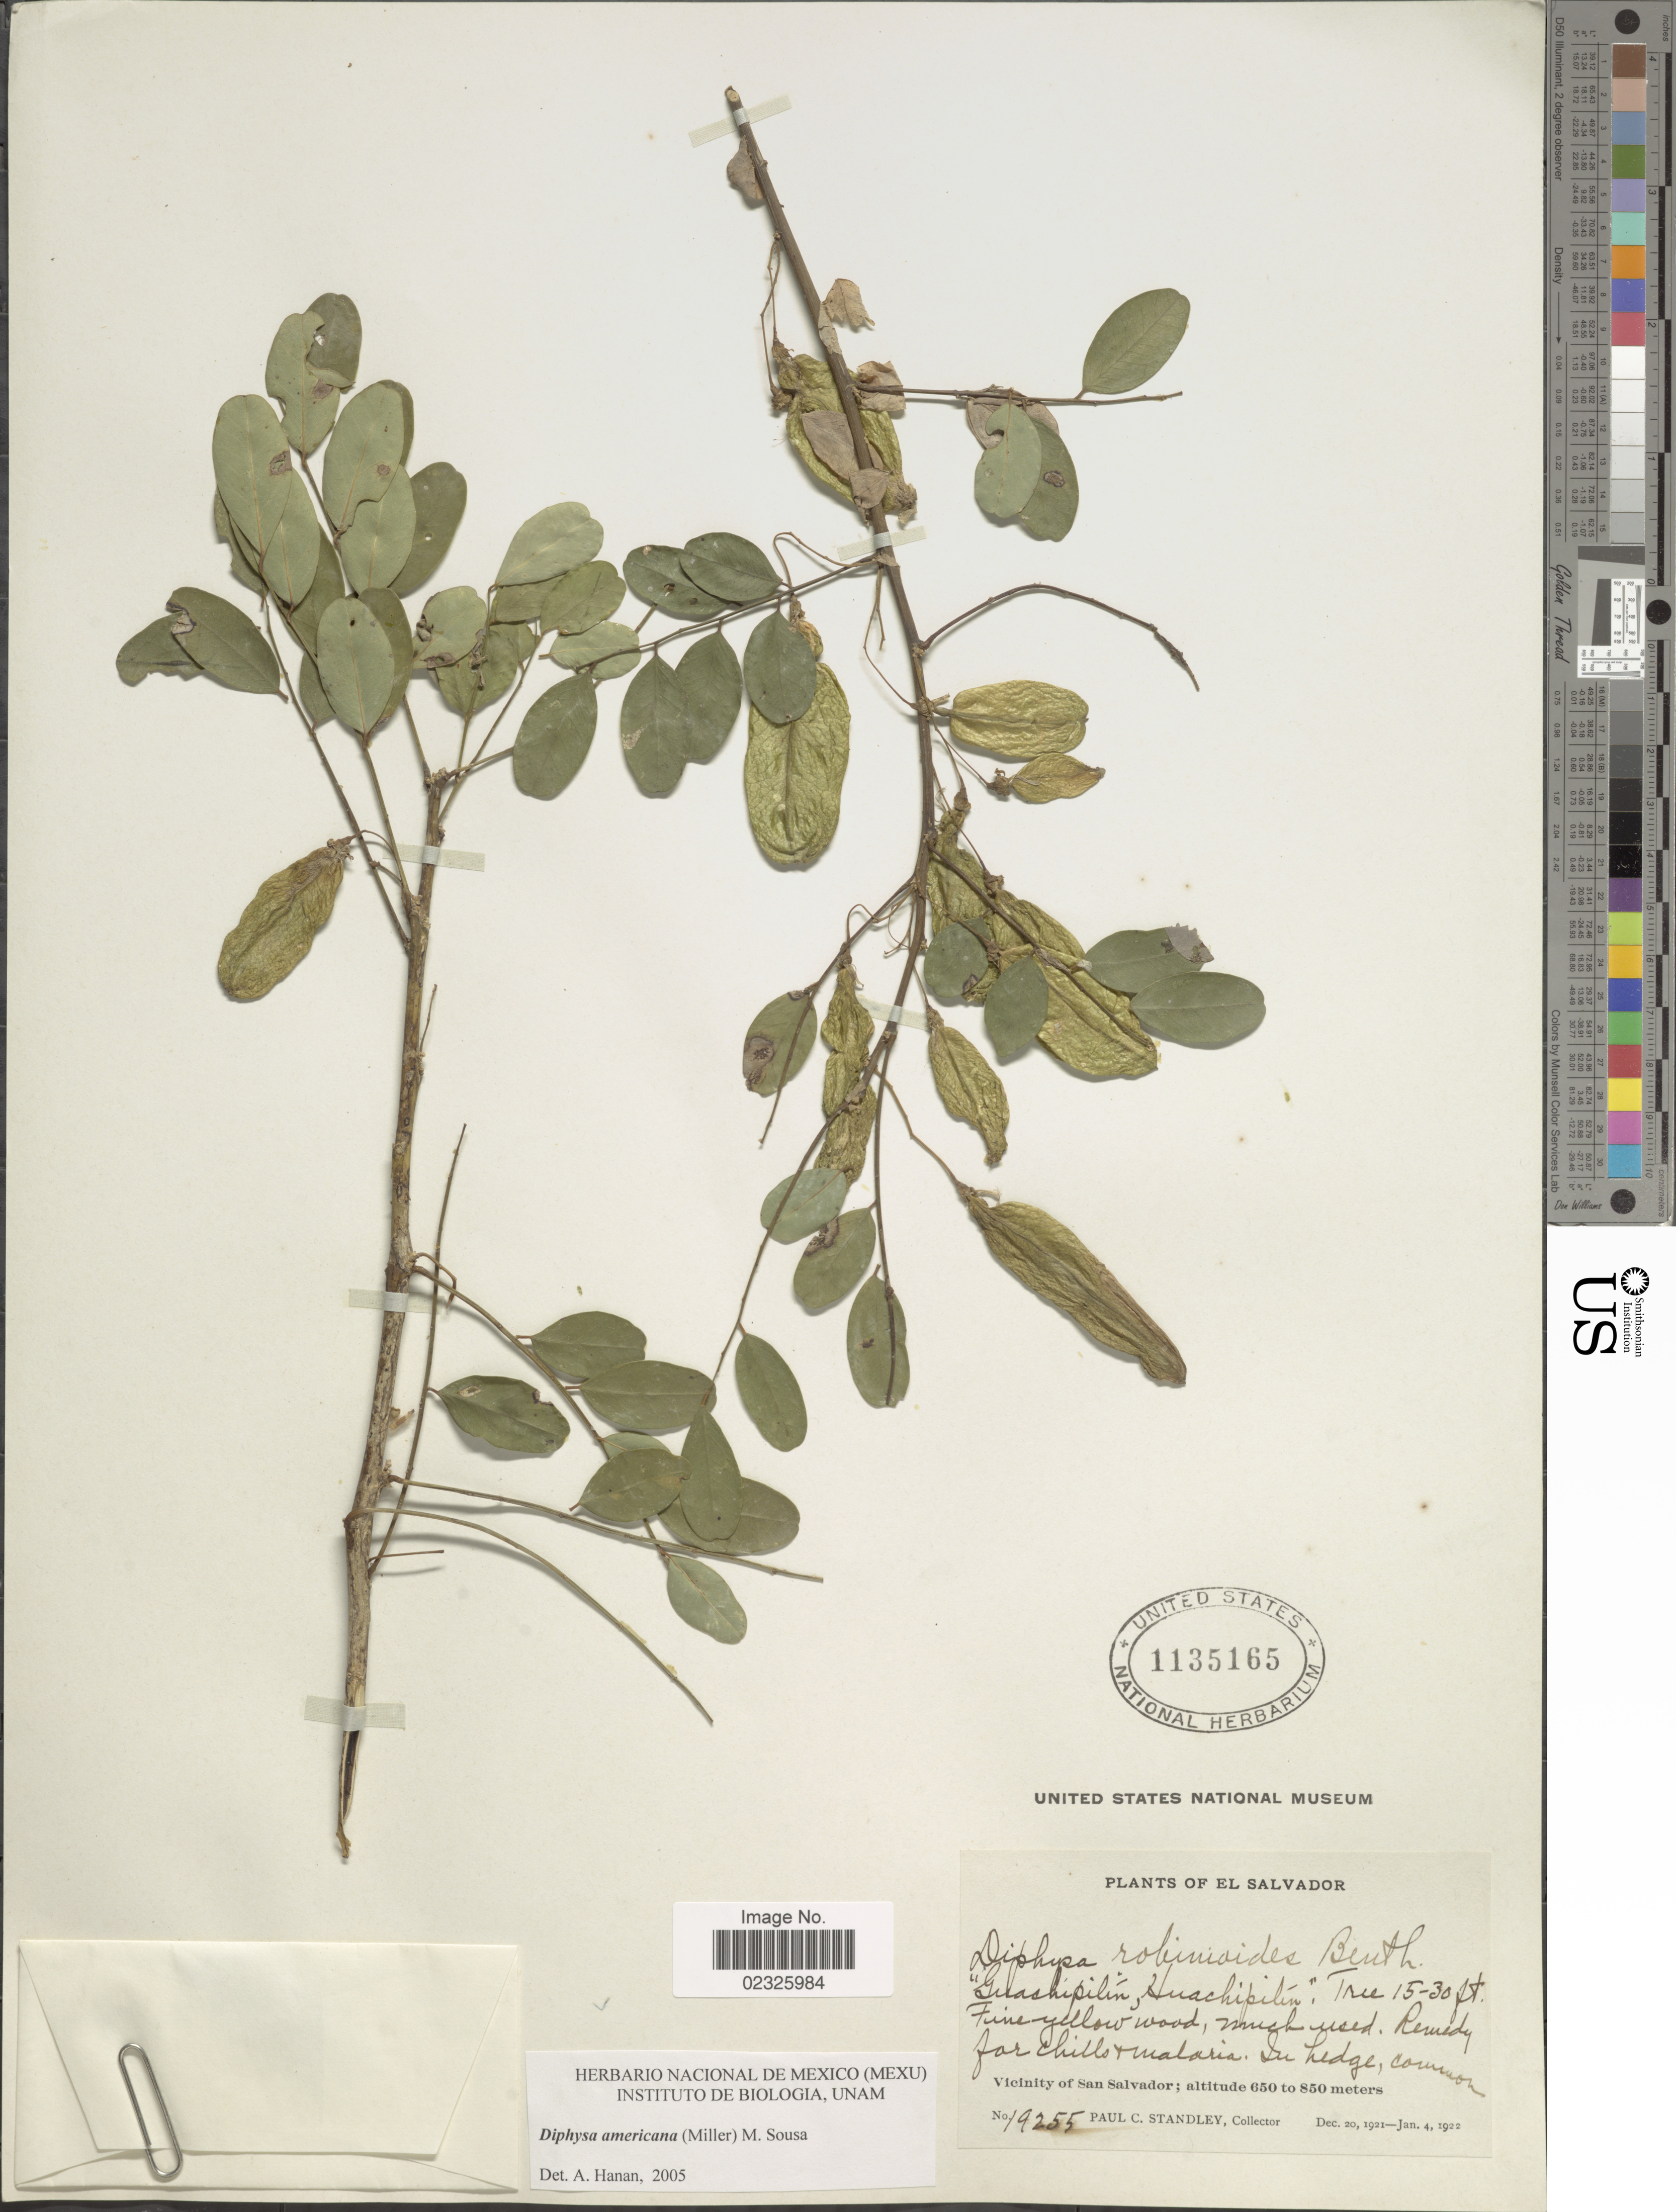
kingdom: Plantae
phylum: Tracheophyta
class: Magnoliopsida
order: Fabales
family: Fabaceae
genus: Diphysa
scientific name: Diphysa americana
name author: (Mill.) M. Sousa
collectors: P. C. Standley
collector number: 19255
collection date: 1921-12-20/1922-01-04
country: Bahamas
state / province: San Salvador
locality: Remedy far chills + malaria, in hedge, vicinity of San Salvador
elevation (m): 650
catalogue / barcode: US 1135165